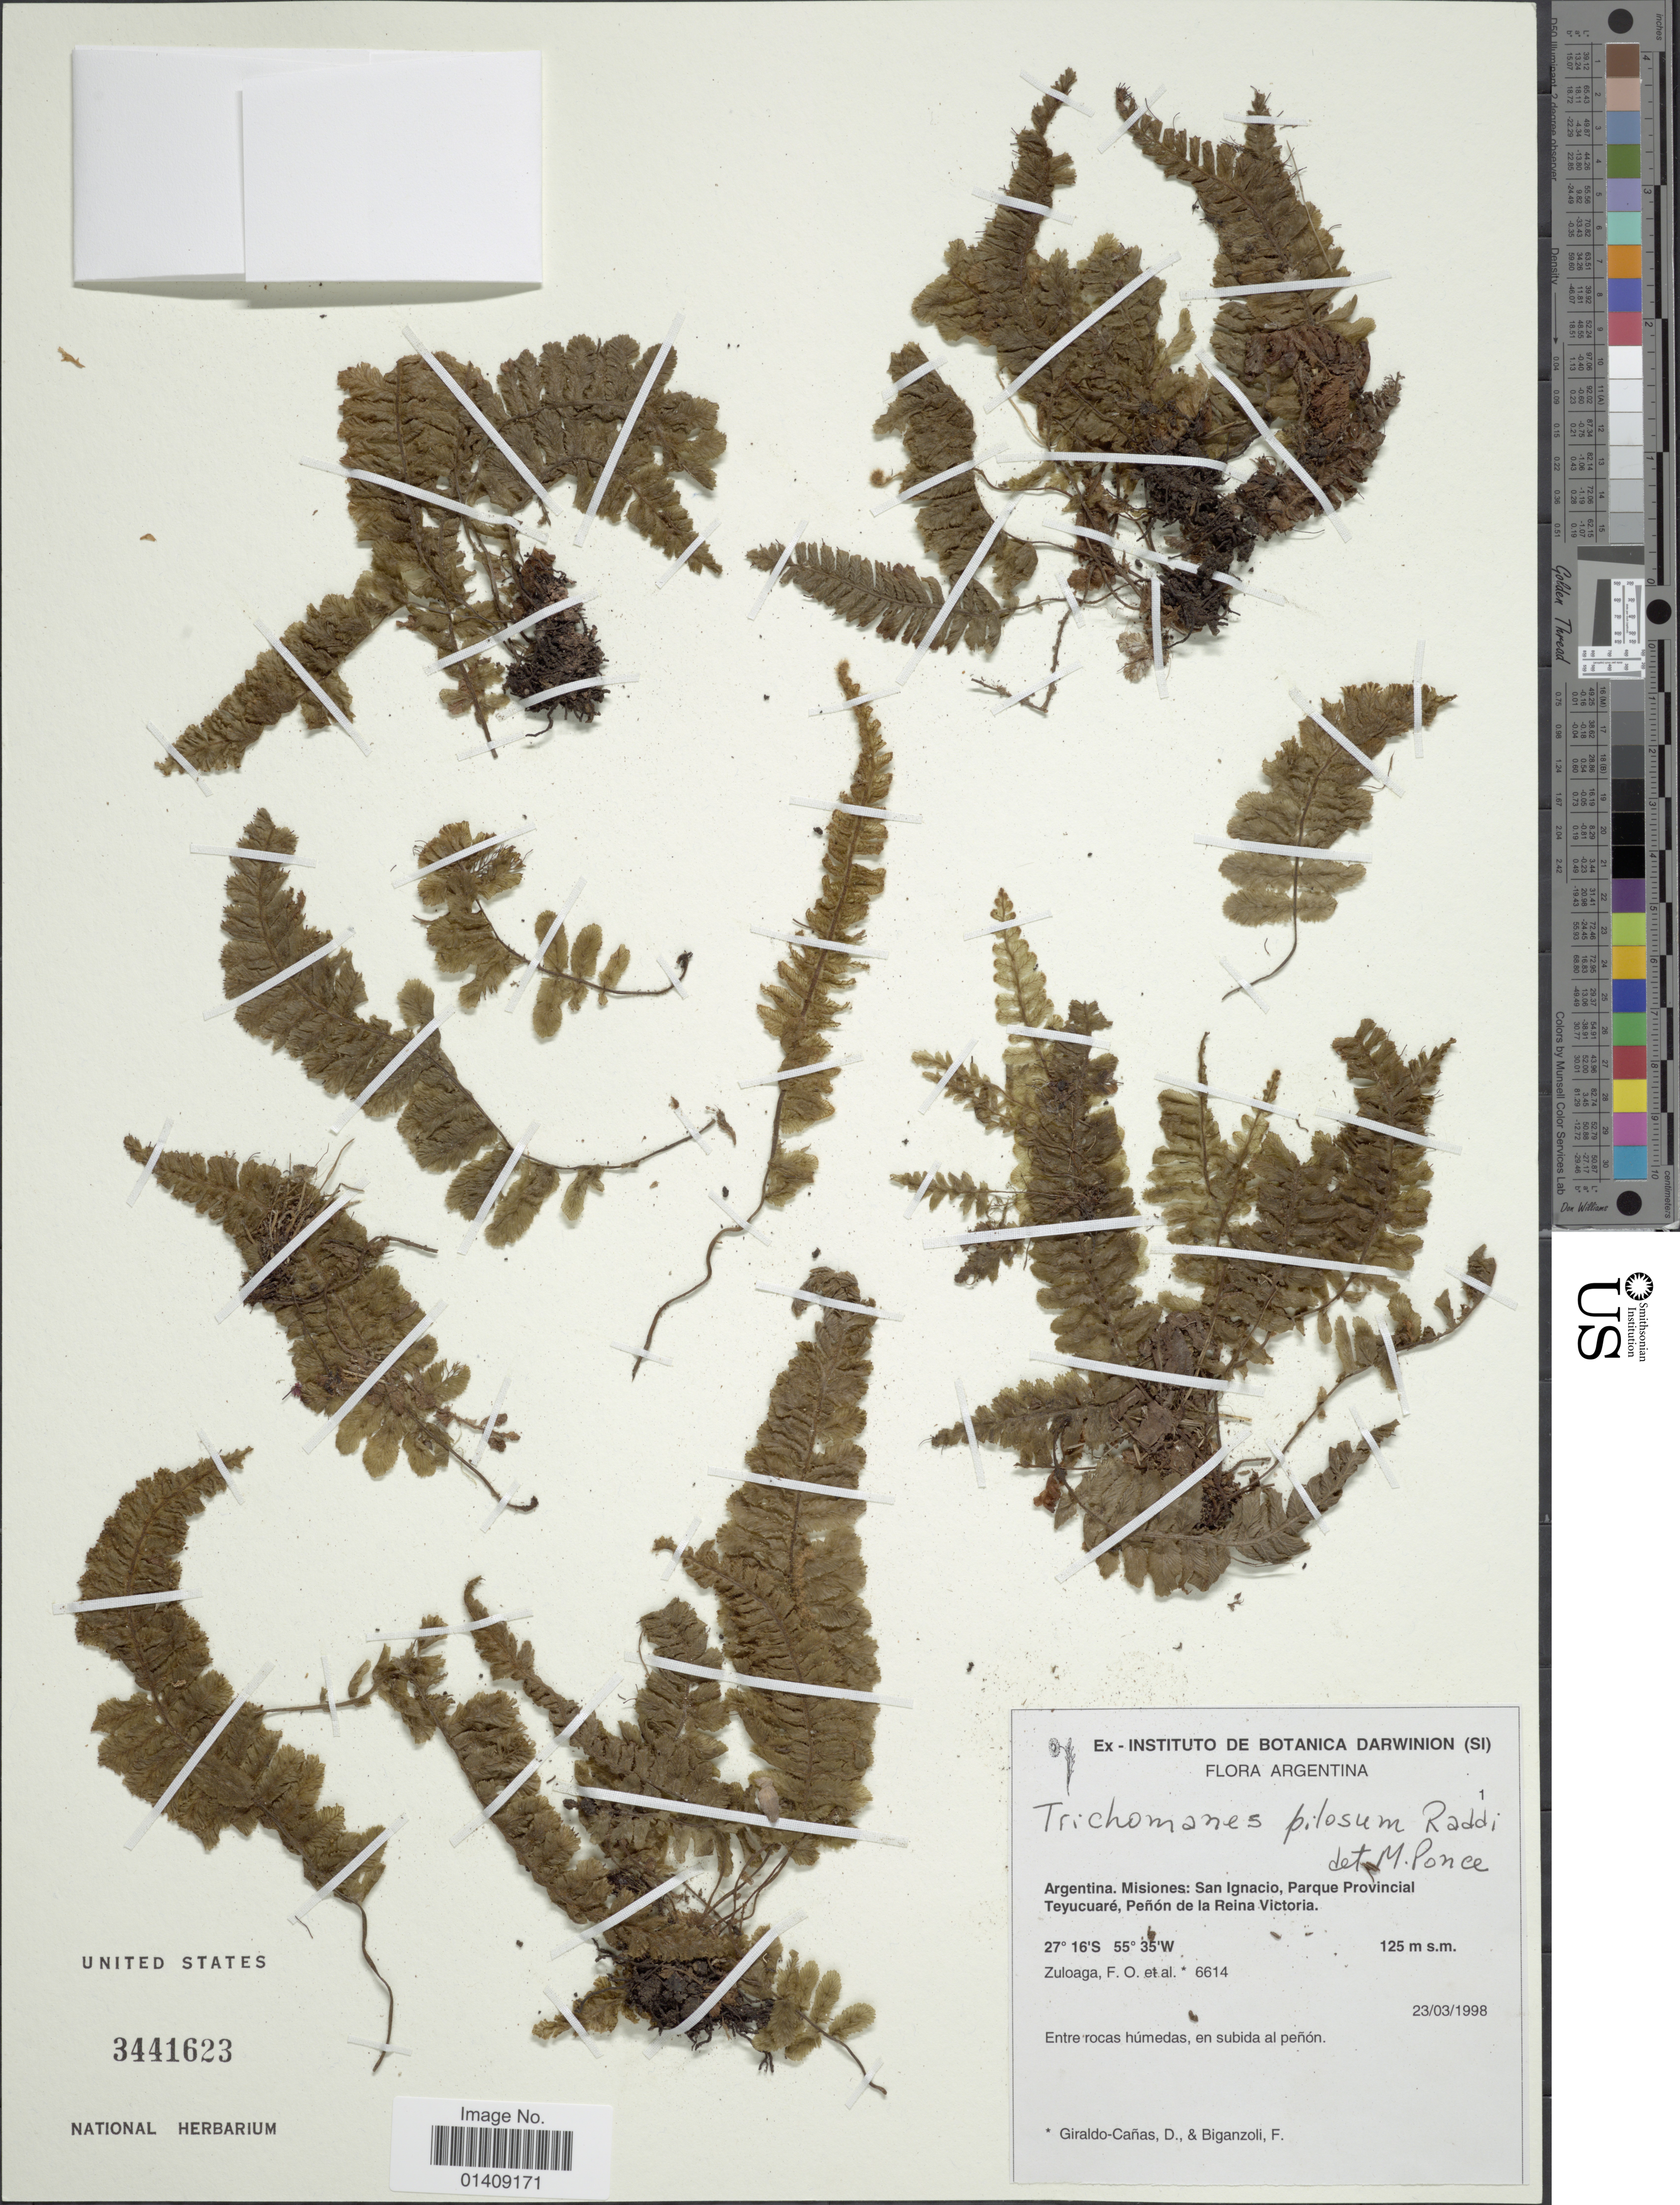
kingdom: Plantae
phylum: Tracheophyta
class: Polypodiopsida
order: Hymenophyllales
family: Hymenophyllaceae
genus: Trichomanes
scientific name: Trichomanes pilosum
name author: Raddi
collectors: F. O. Zuloaga, D. A. Giraldo-Cañas, F. Biganzoli & et al.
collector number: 6614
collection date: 1998-03-23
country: Argentina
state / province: Misiones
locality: Misiones: San Ignacio parque provincial Teyucuare, Peñon de la Reina Victoria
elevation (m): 125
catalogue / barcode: US 3441623